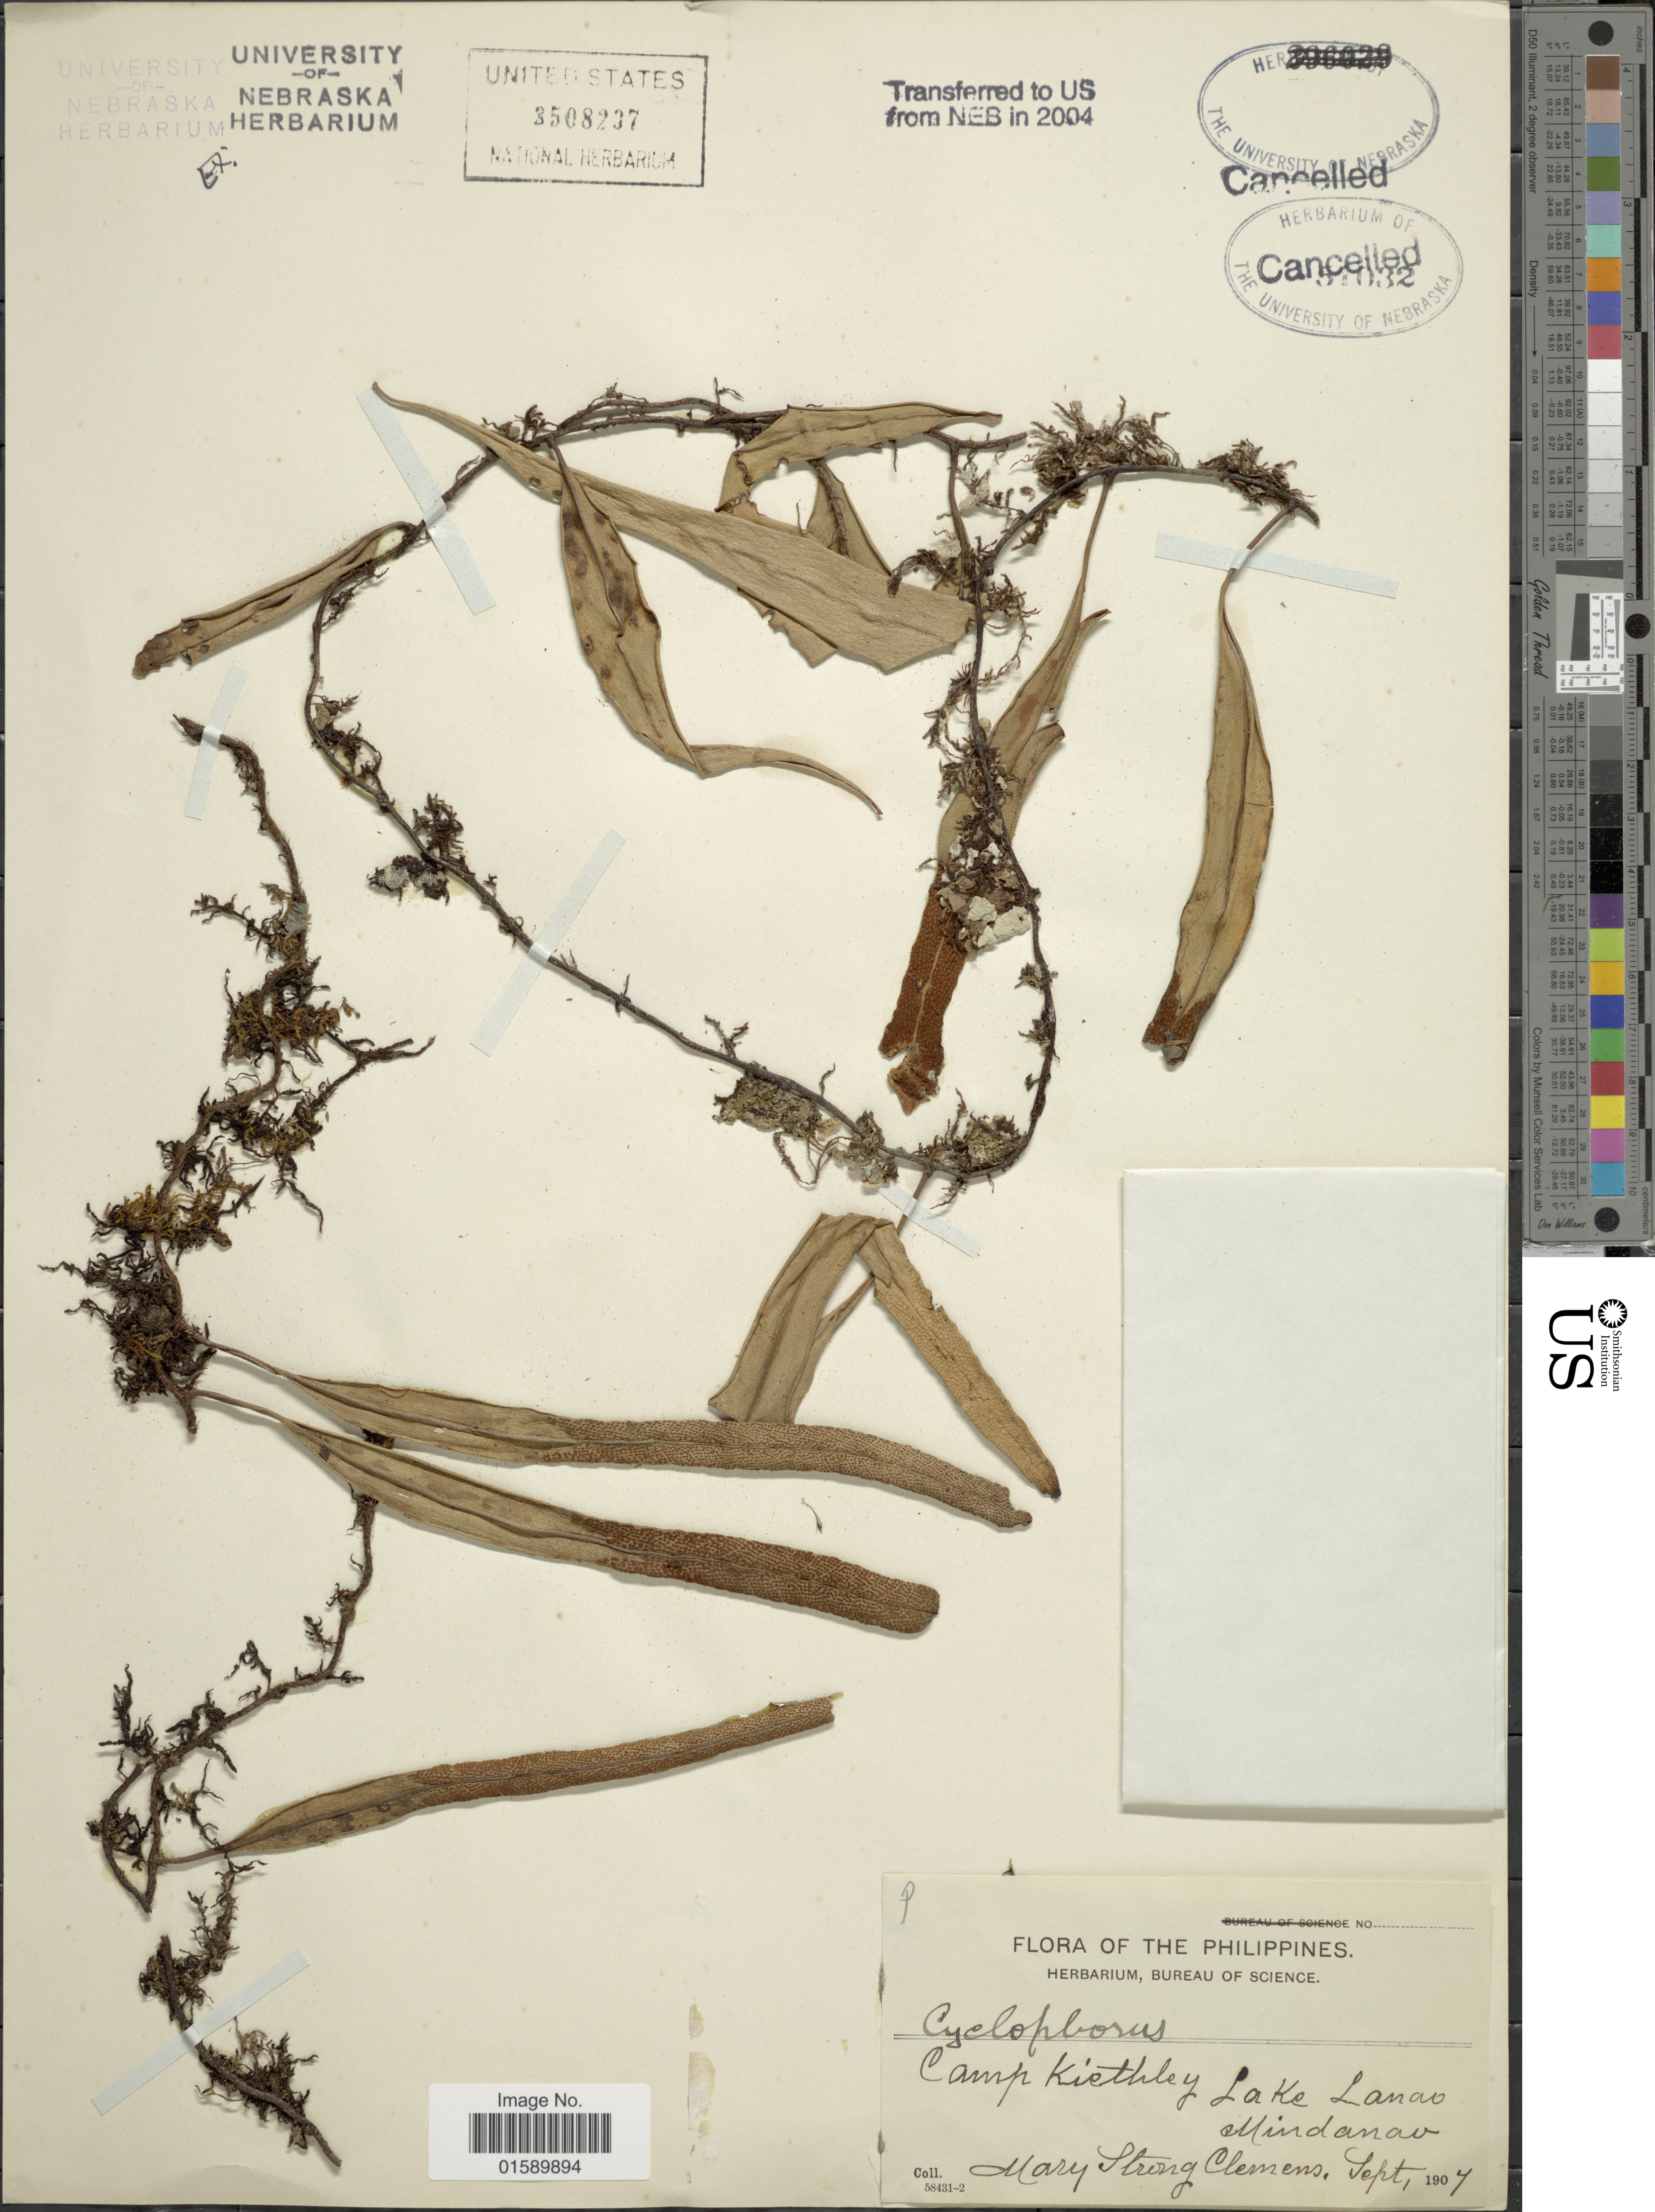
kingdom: Plantae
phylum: Tracheophyta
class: Polypodiopsida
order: Polypodiales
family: Polypodiaceae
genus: Pyrrosia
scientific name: Pyrrosia sp.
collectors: M. S. Clemens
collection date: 1907-09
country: Philippines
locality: Camp Keithley, Lake Lanao, Mindanao.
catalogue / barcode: US 3508237